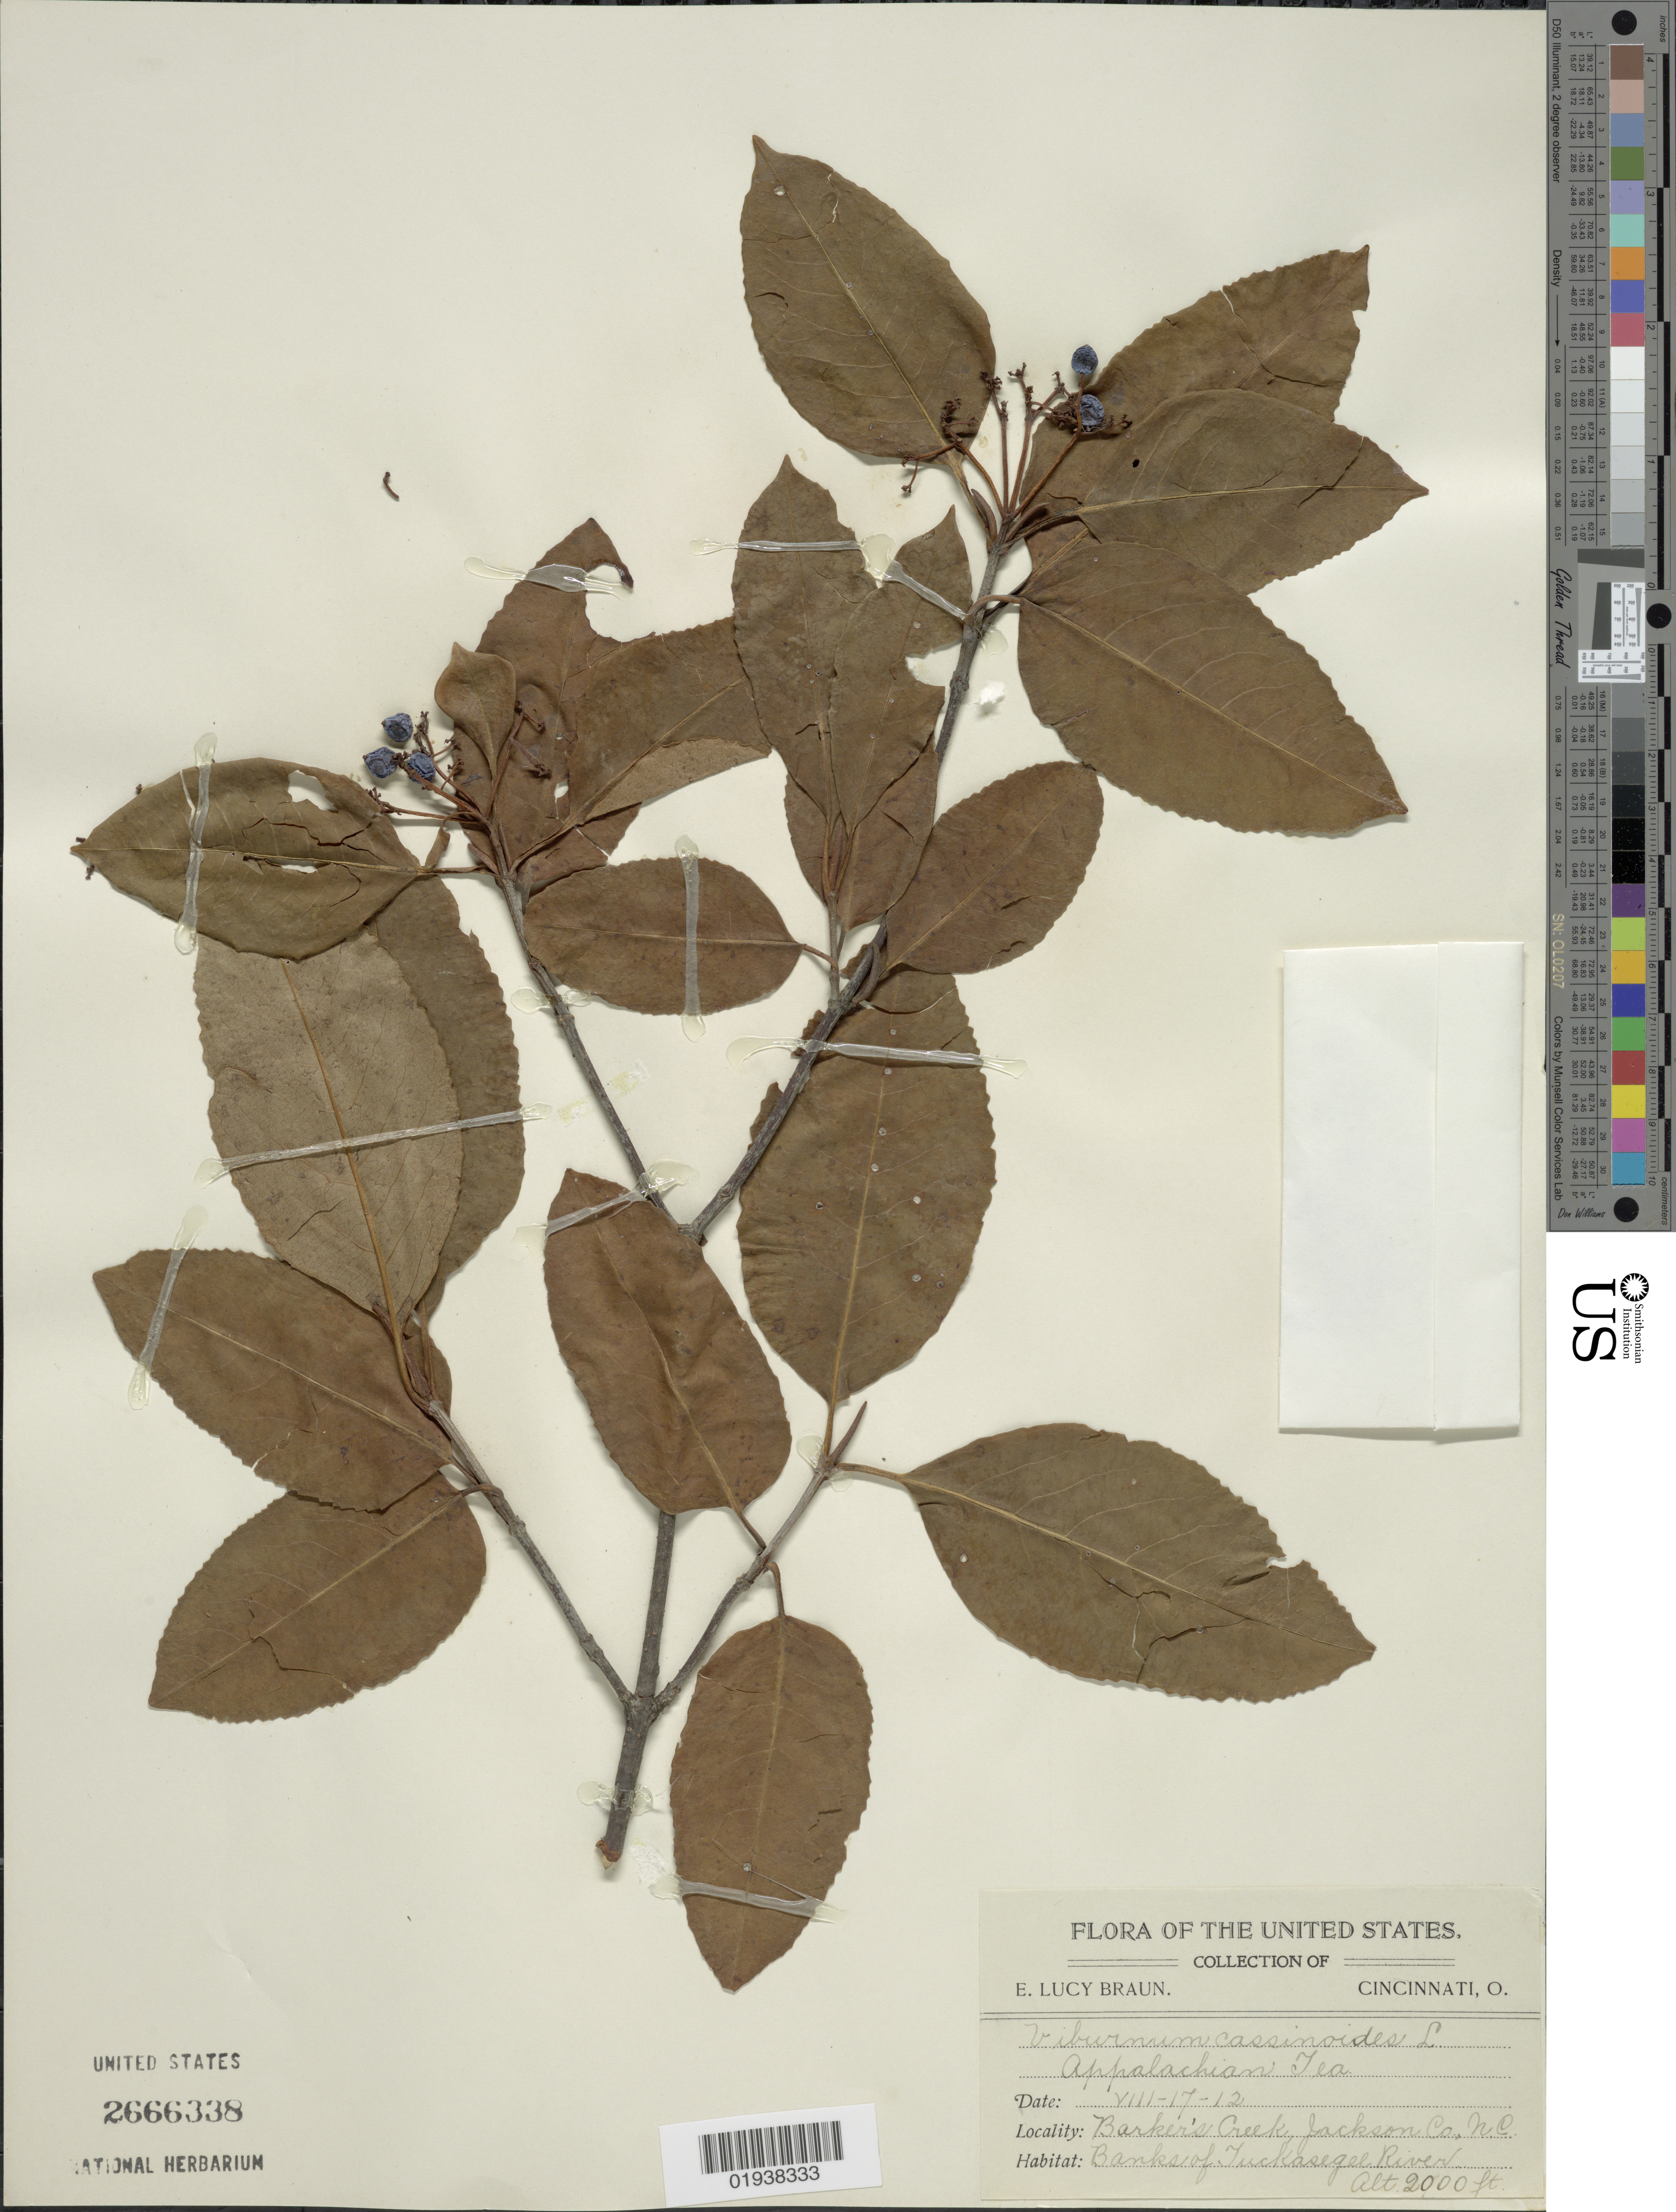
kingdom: Plantae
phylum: Tracheophyta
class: Magnoliopsida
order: Dipsacales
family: Viburnaceae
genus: Viburnum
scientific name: Viburnum cassinoides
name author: L.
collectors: E. L. Braun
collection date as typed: Transcribed d/m/y: 17/8/12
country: United States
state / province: North Carolina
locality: Barker's Creek, Jackson Co. Banks of Tuckasegee River.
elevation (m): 610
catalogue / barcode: US 2666338